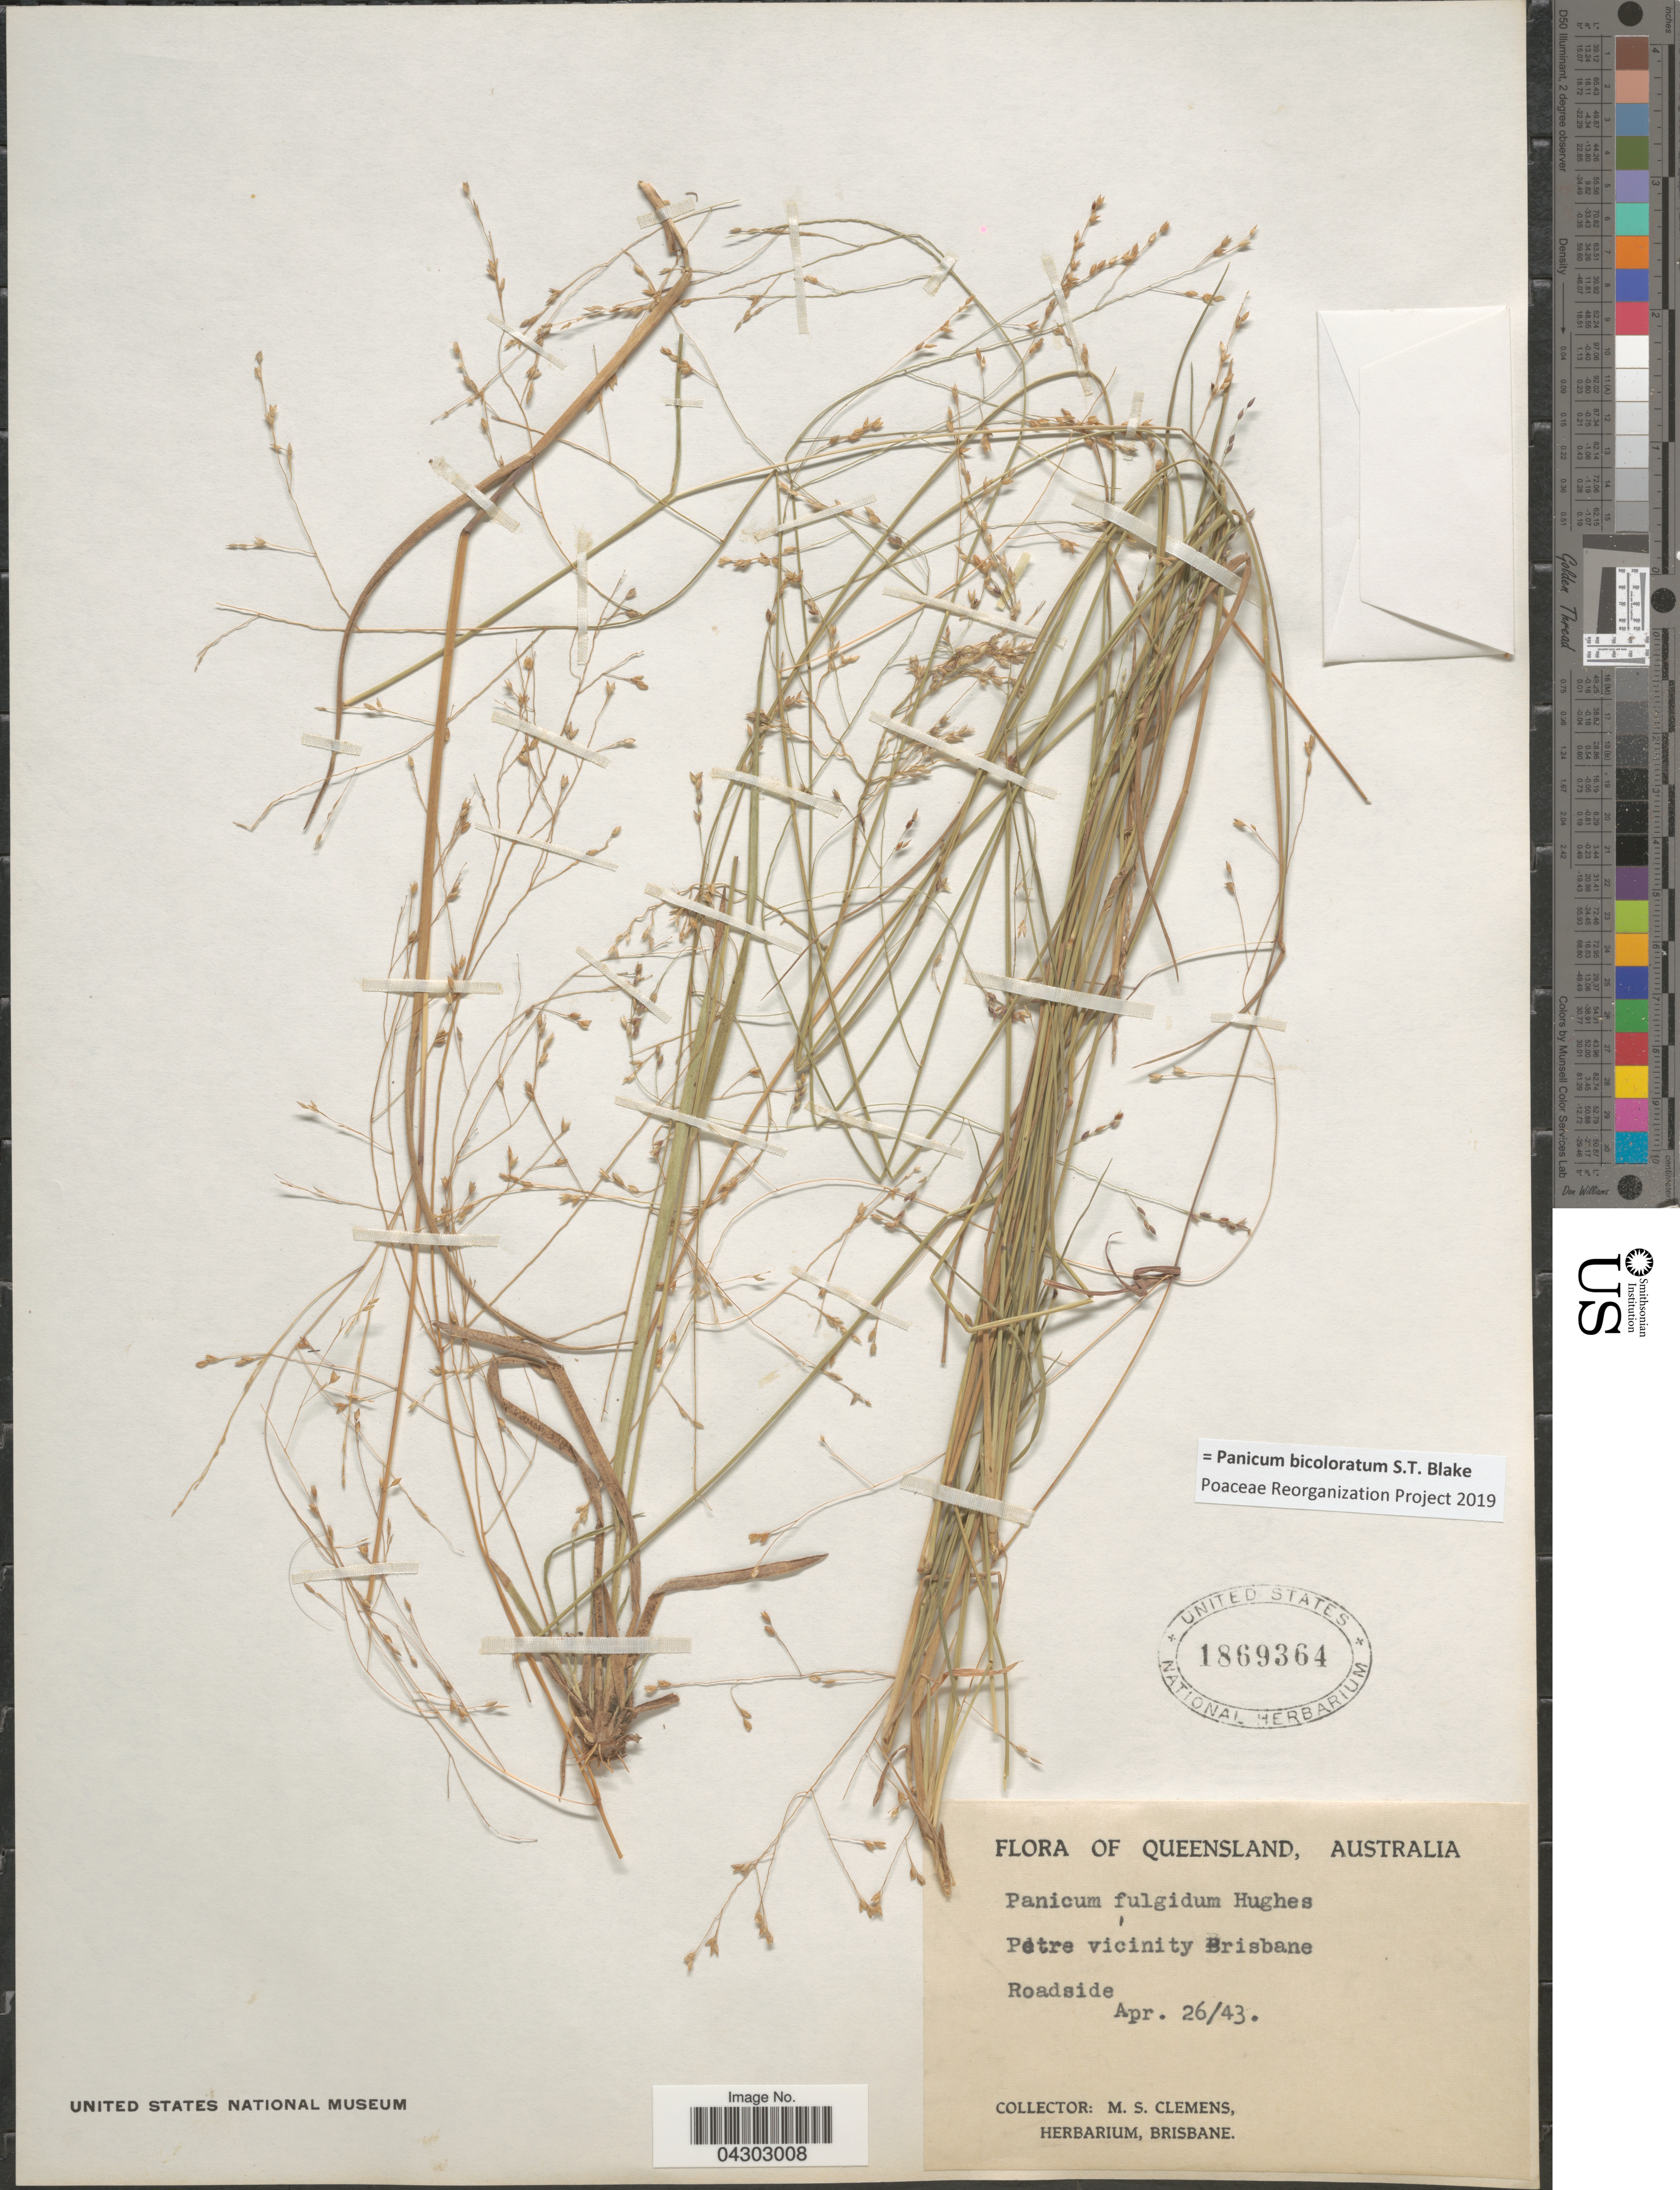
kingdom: Plantae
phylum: Tracheophyta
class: Liliopsida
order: Poales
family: Poaceae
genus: Panicum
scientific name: Panicum bicoloratum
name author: S.T. Blake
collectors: M. S. Clemens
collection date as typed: Transcribed d/m/y: 26/4/43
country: Australia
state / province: Queensland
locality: Petre vicinity Brisbane. Roadside.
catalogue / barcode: US 1869364